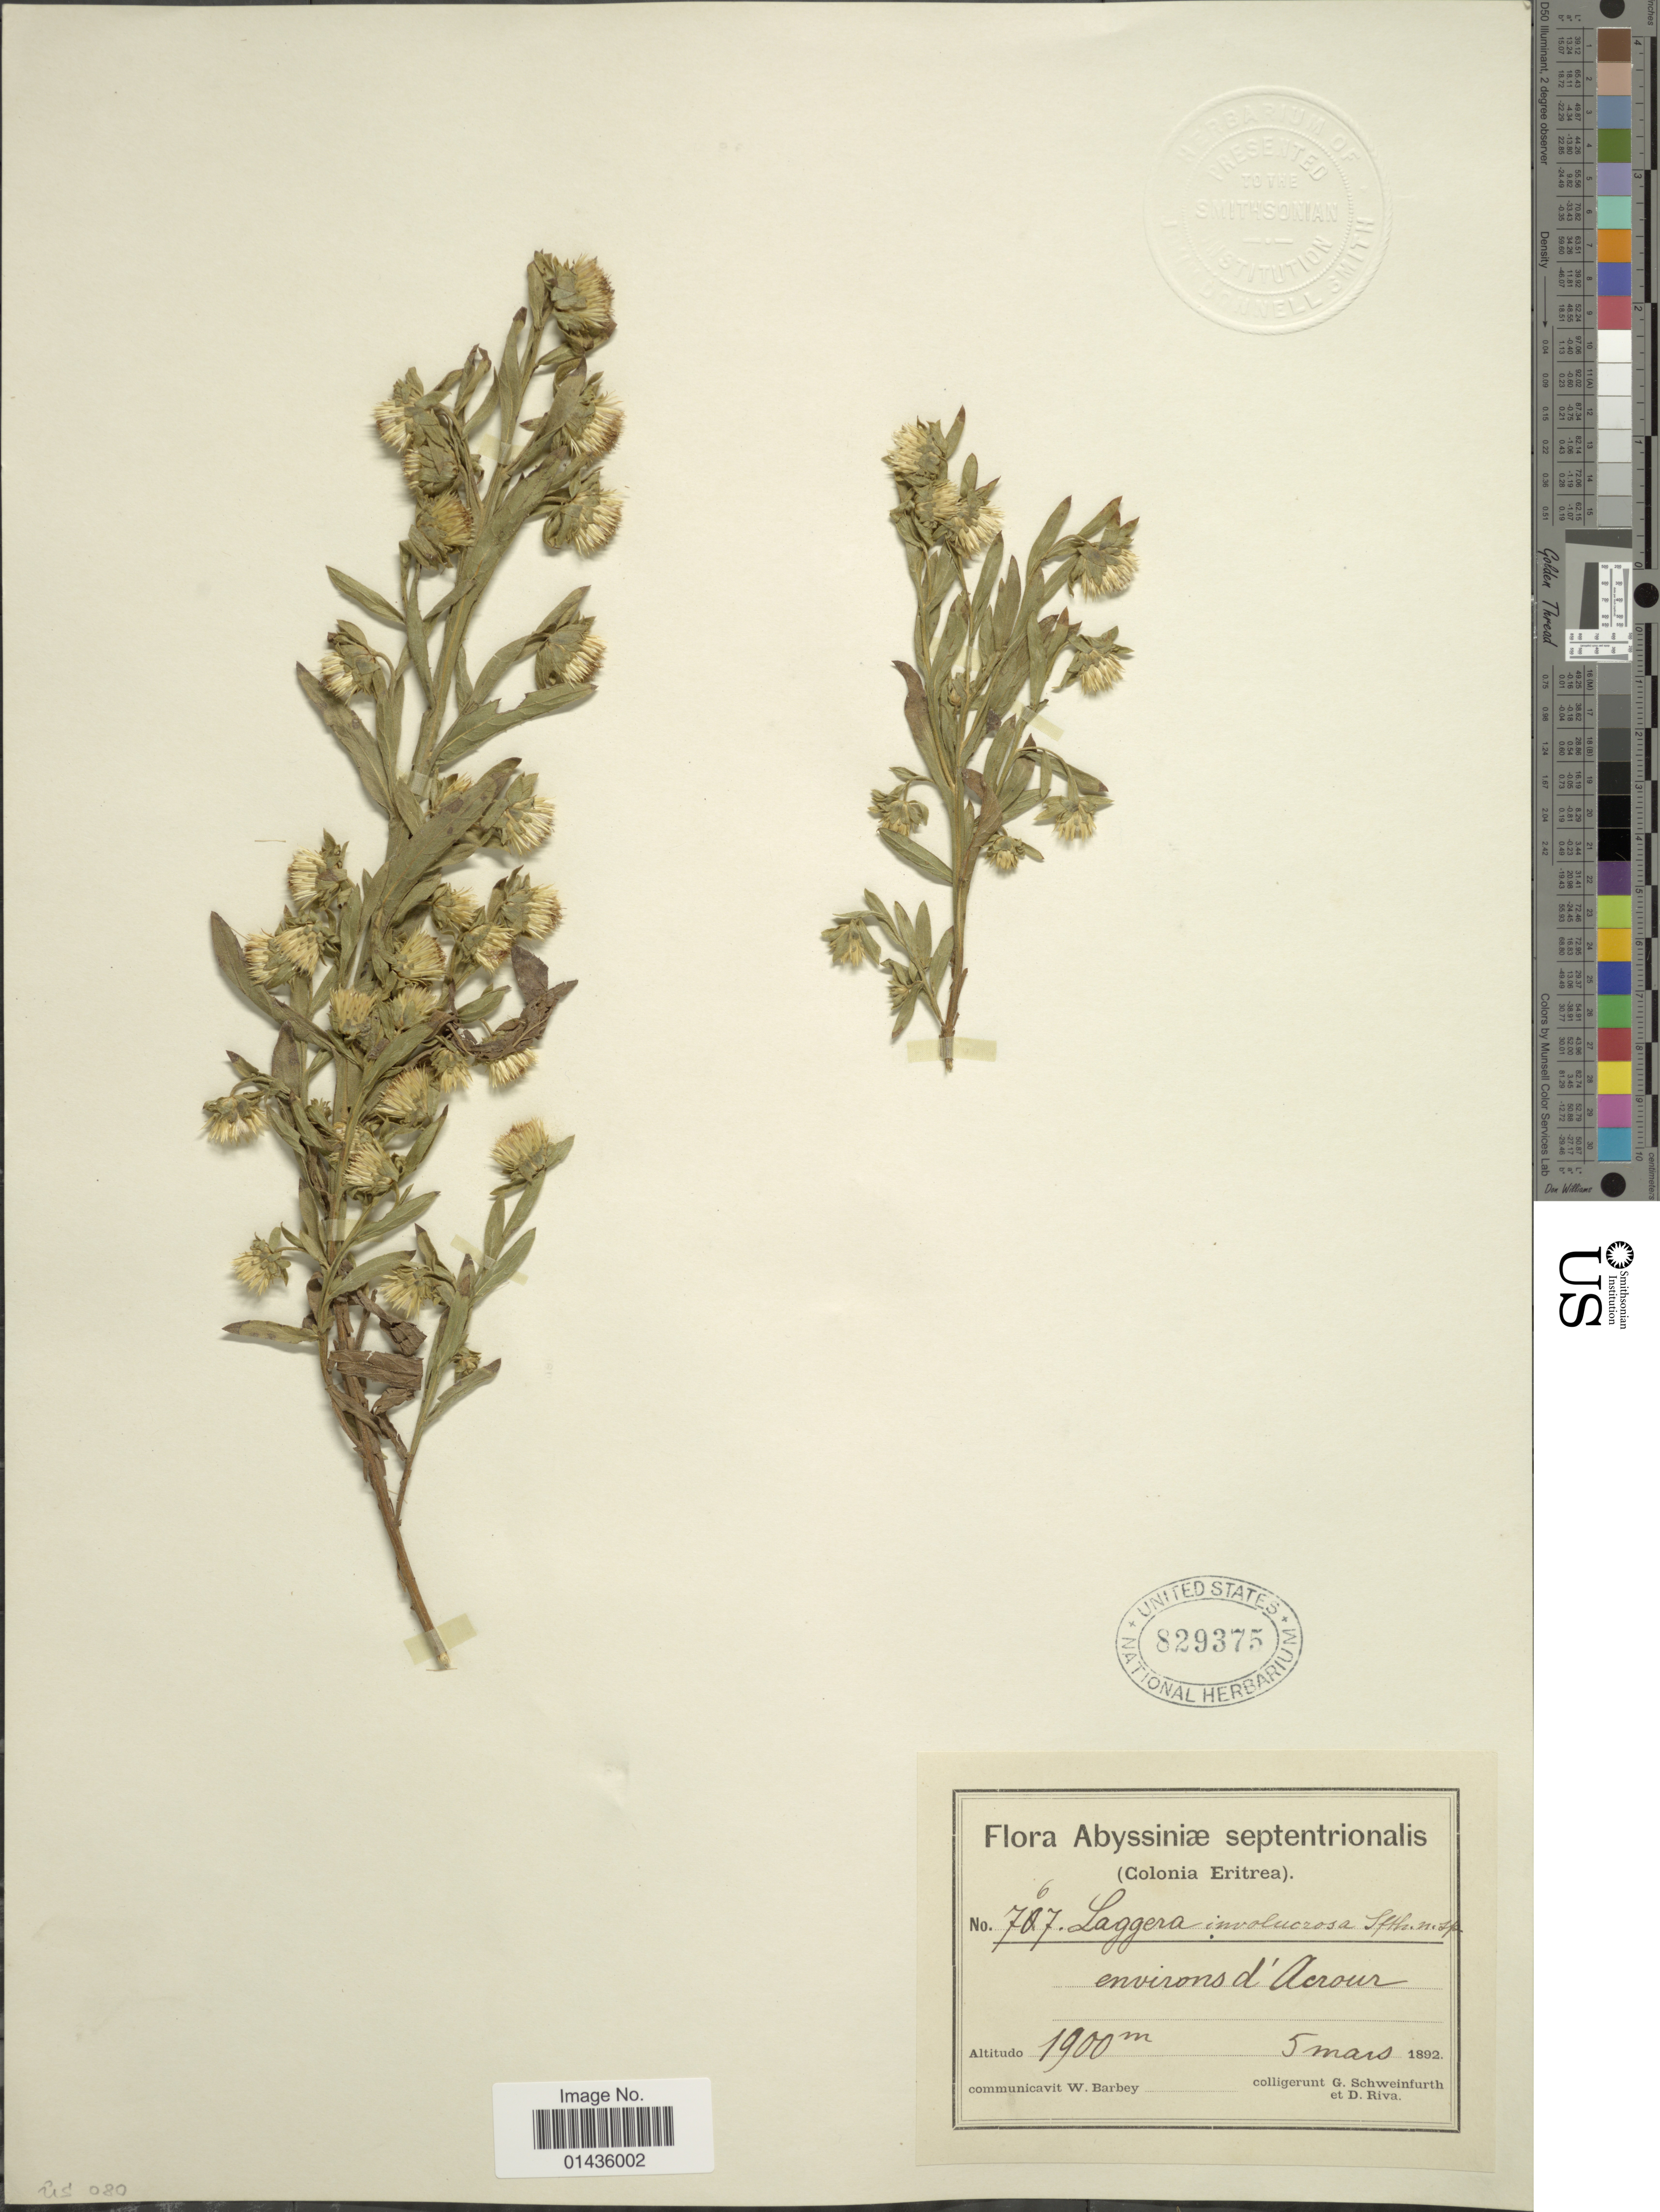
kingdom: Plantae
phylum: Tracheophyta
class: Magnoliopsida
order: Asterales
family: Asteraceae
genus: Laggera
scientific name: Laggera involucrosa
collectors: G. A. Schweinfurth (herbarium) & D. Riva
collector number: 767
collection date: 1892-03-05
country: Eritrea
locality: environs d'Acrour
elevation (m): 1900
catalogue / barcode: US 829375